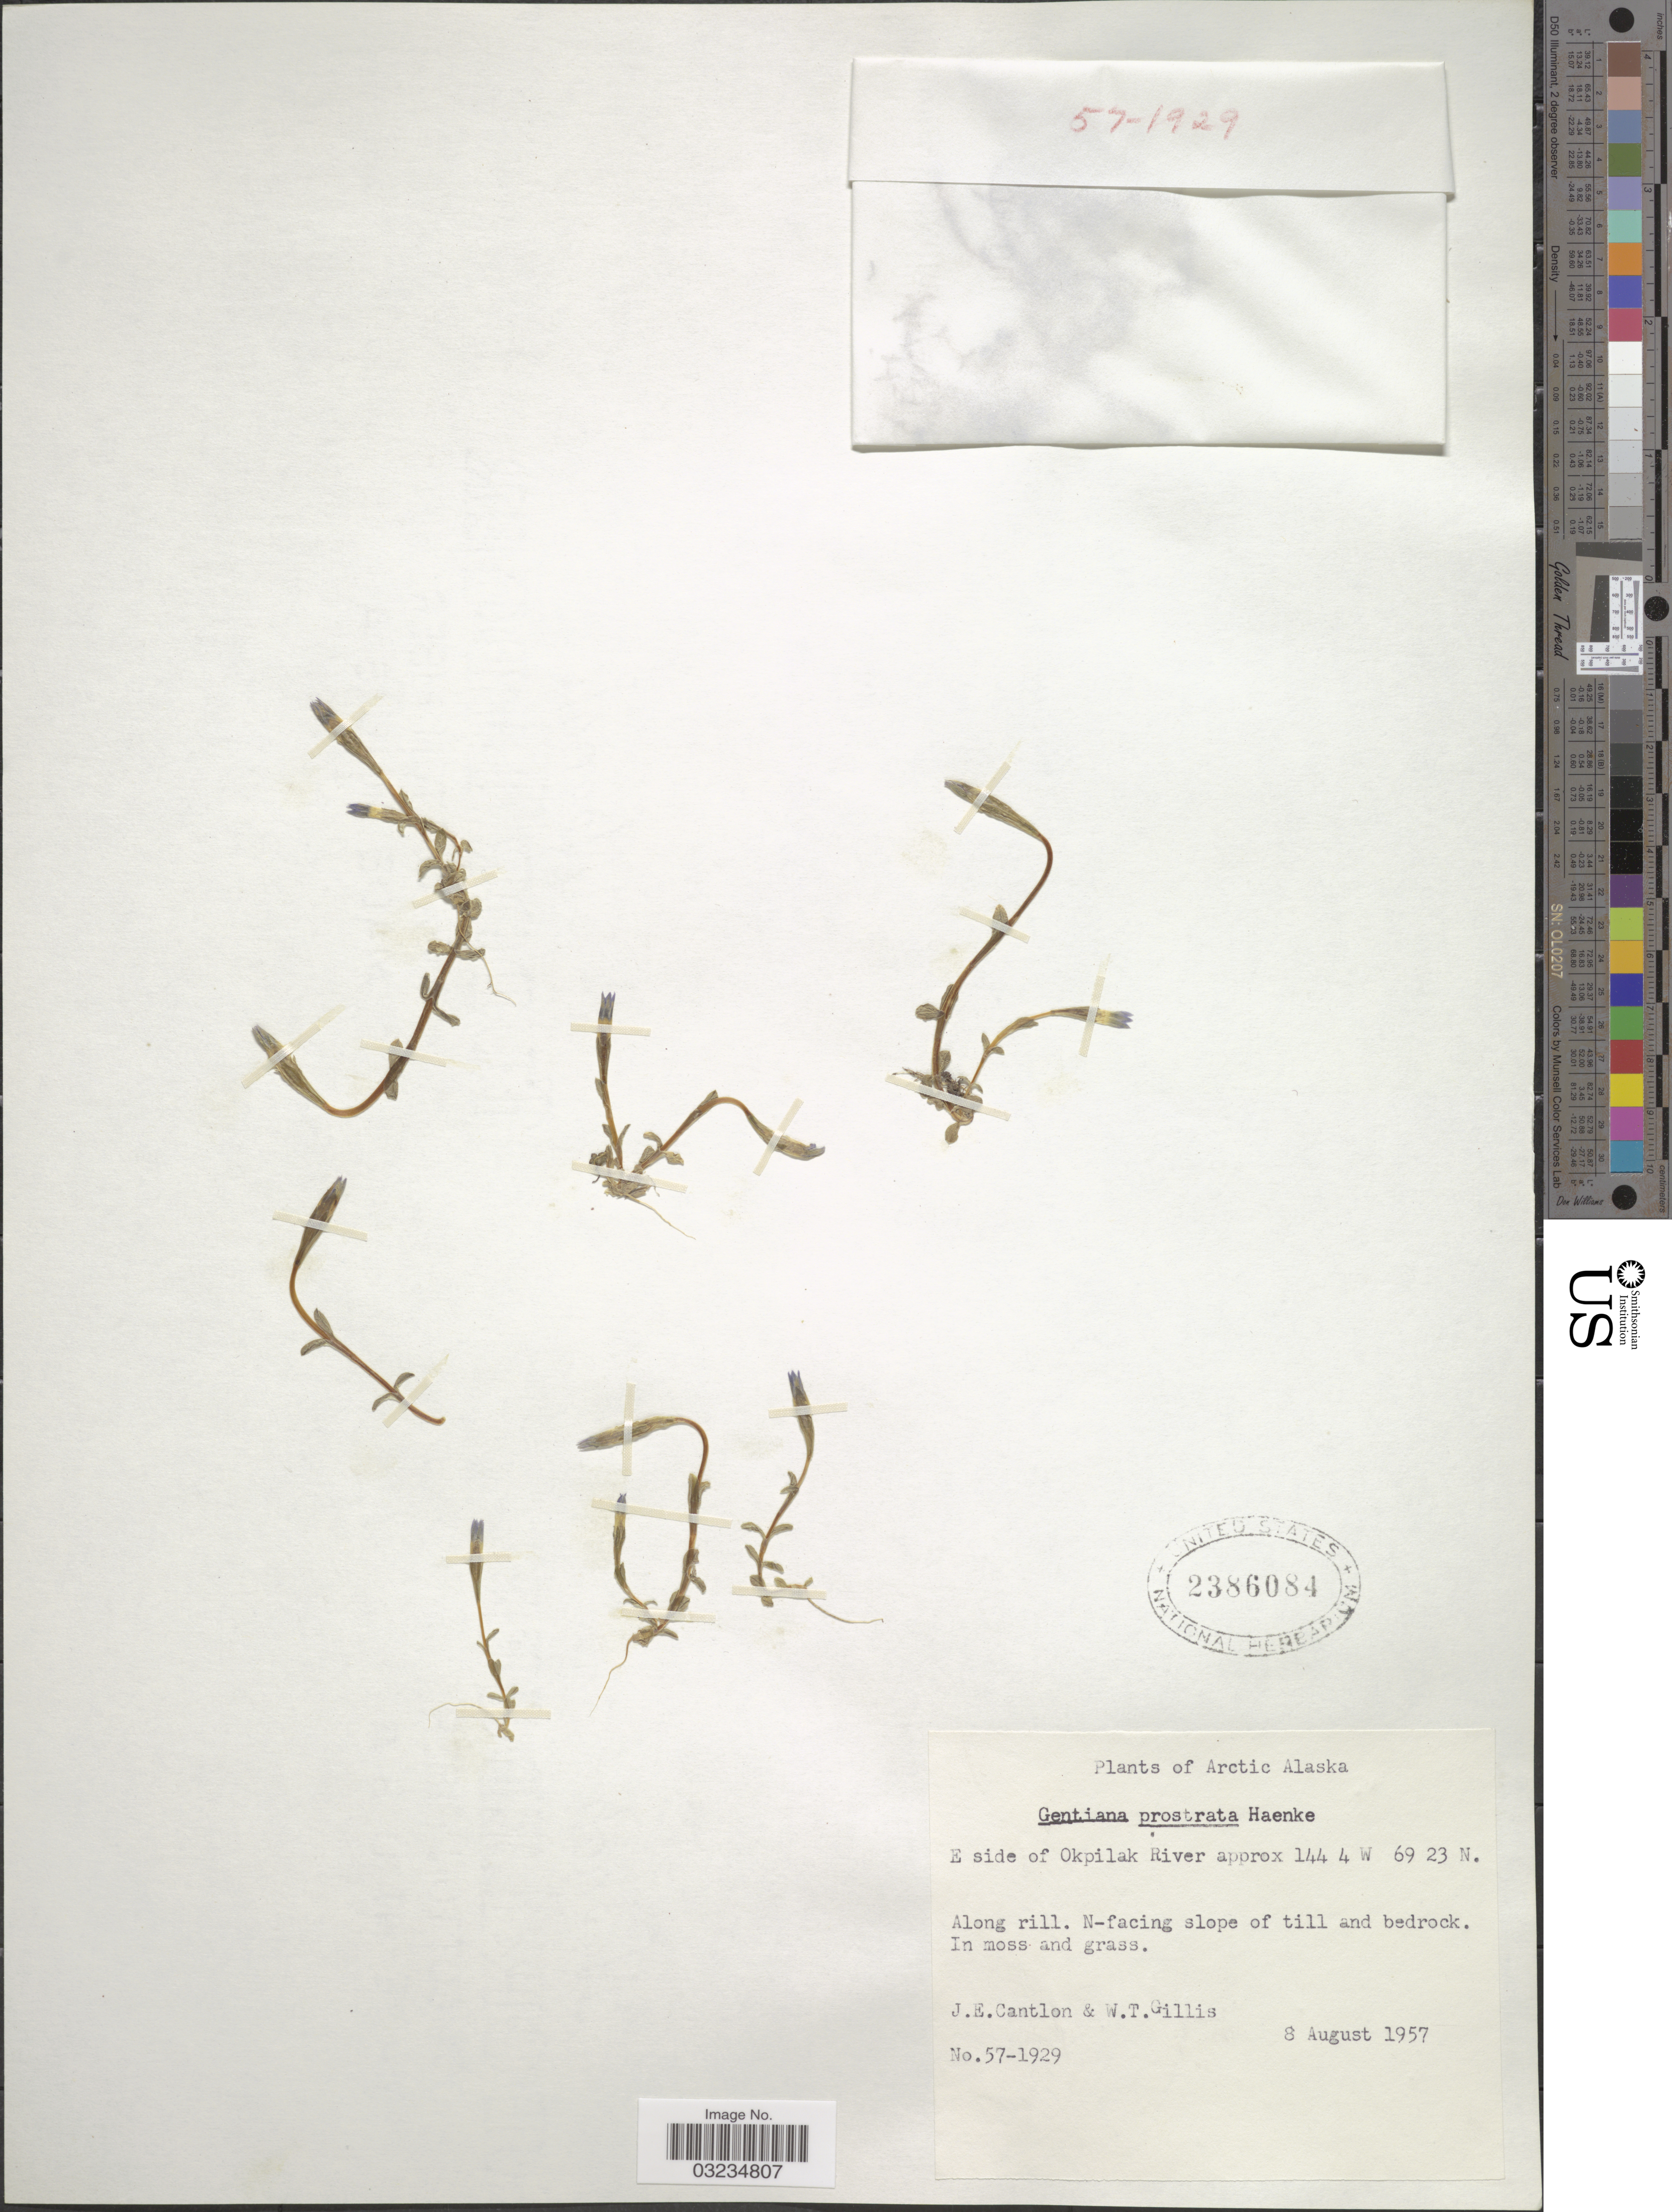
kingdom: Plantae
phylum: Tracheophyta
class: Magnoliopsida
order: Gentianales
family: Gentianaceae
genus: Gentiana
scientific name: Gentiana prostrata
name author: Haenke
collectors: J. Cantlon & W. T. Gillis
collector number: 57-1929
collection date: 1957-08-08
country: United States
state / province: Alaska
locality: Arctic Alaska. E side of Okpilak River. Along rill. N-facing slope of till and bedrock.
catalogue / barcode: US 2386084